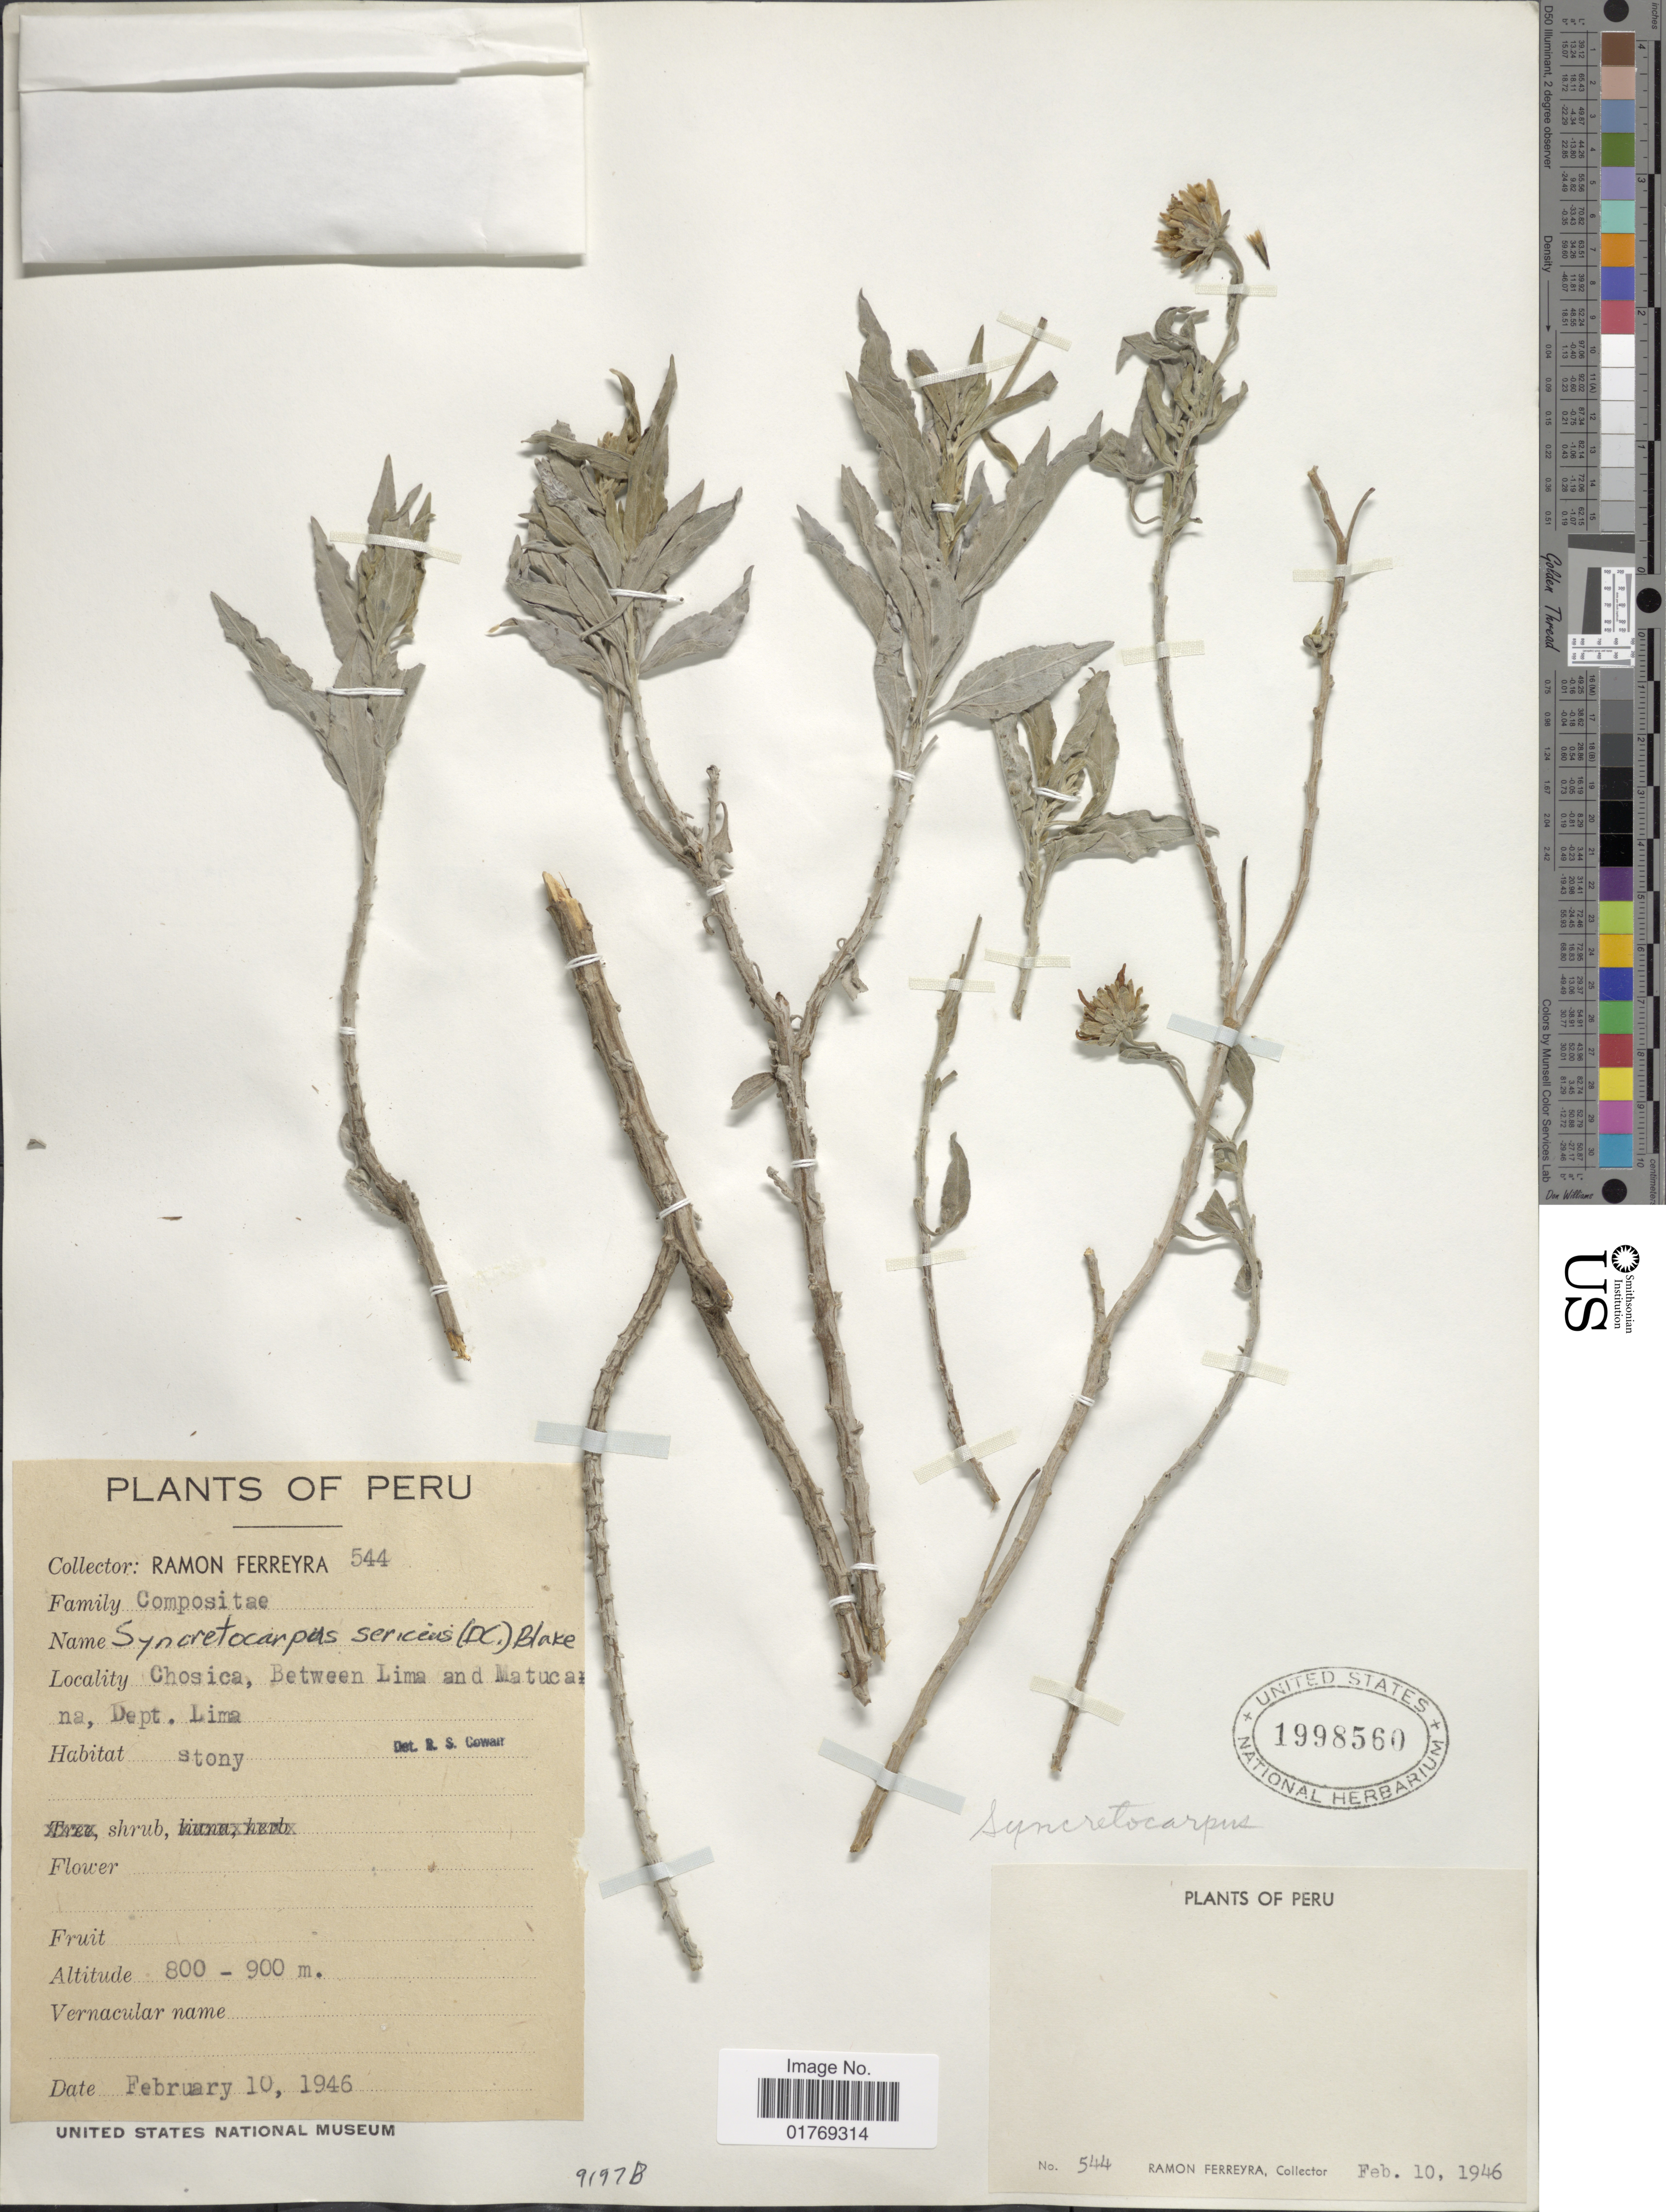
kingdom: Plantae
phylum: Tracheophyta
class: Magnoliopsida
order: Asterales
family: Asteraceae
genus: Syncretocarpus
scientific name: Syncretocarpus sericeus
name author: S.F. Blake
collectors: R. A. Ferreyra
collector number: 544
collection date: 1946-02-10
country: Peru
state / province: Lima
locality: Chosica. Between Lima and Matucana, Dept. Lima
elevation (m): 800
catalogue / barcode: US 1998560